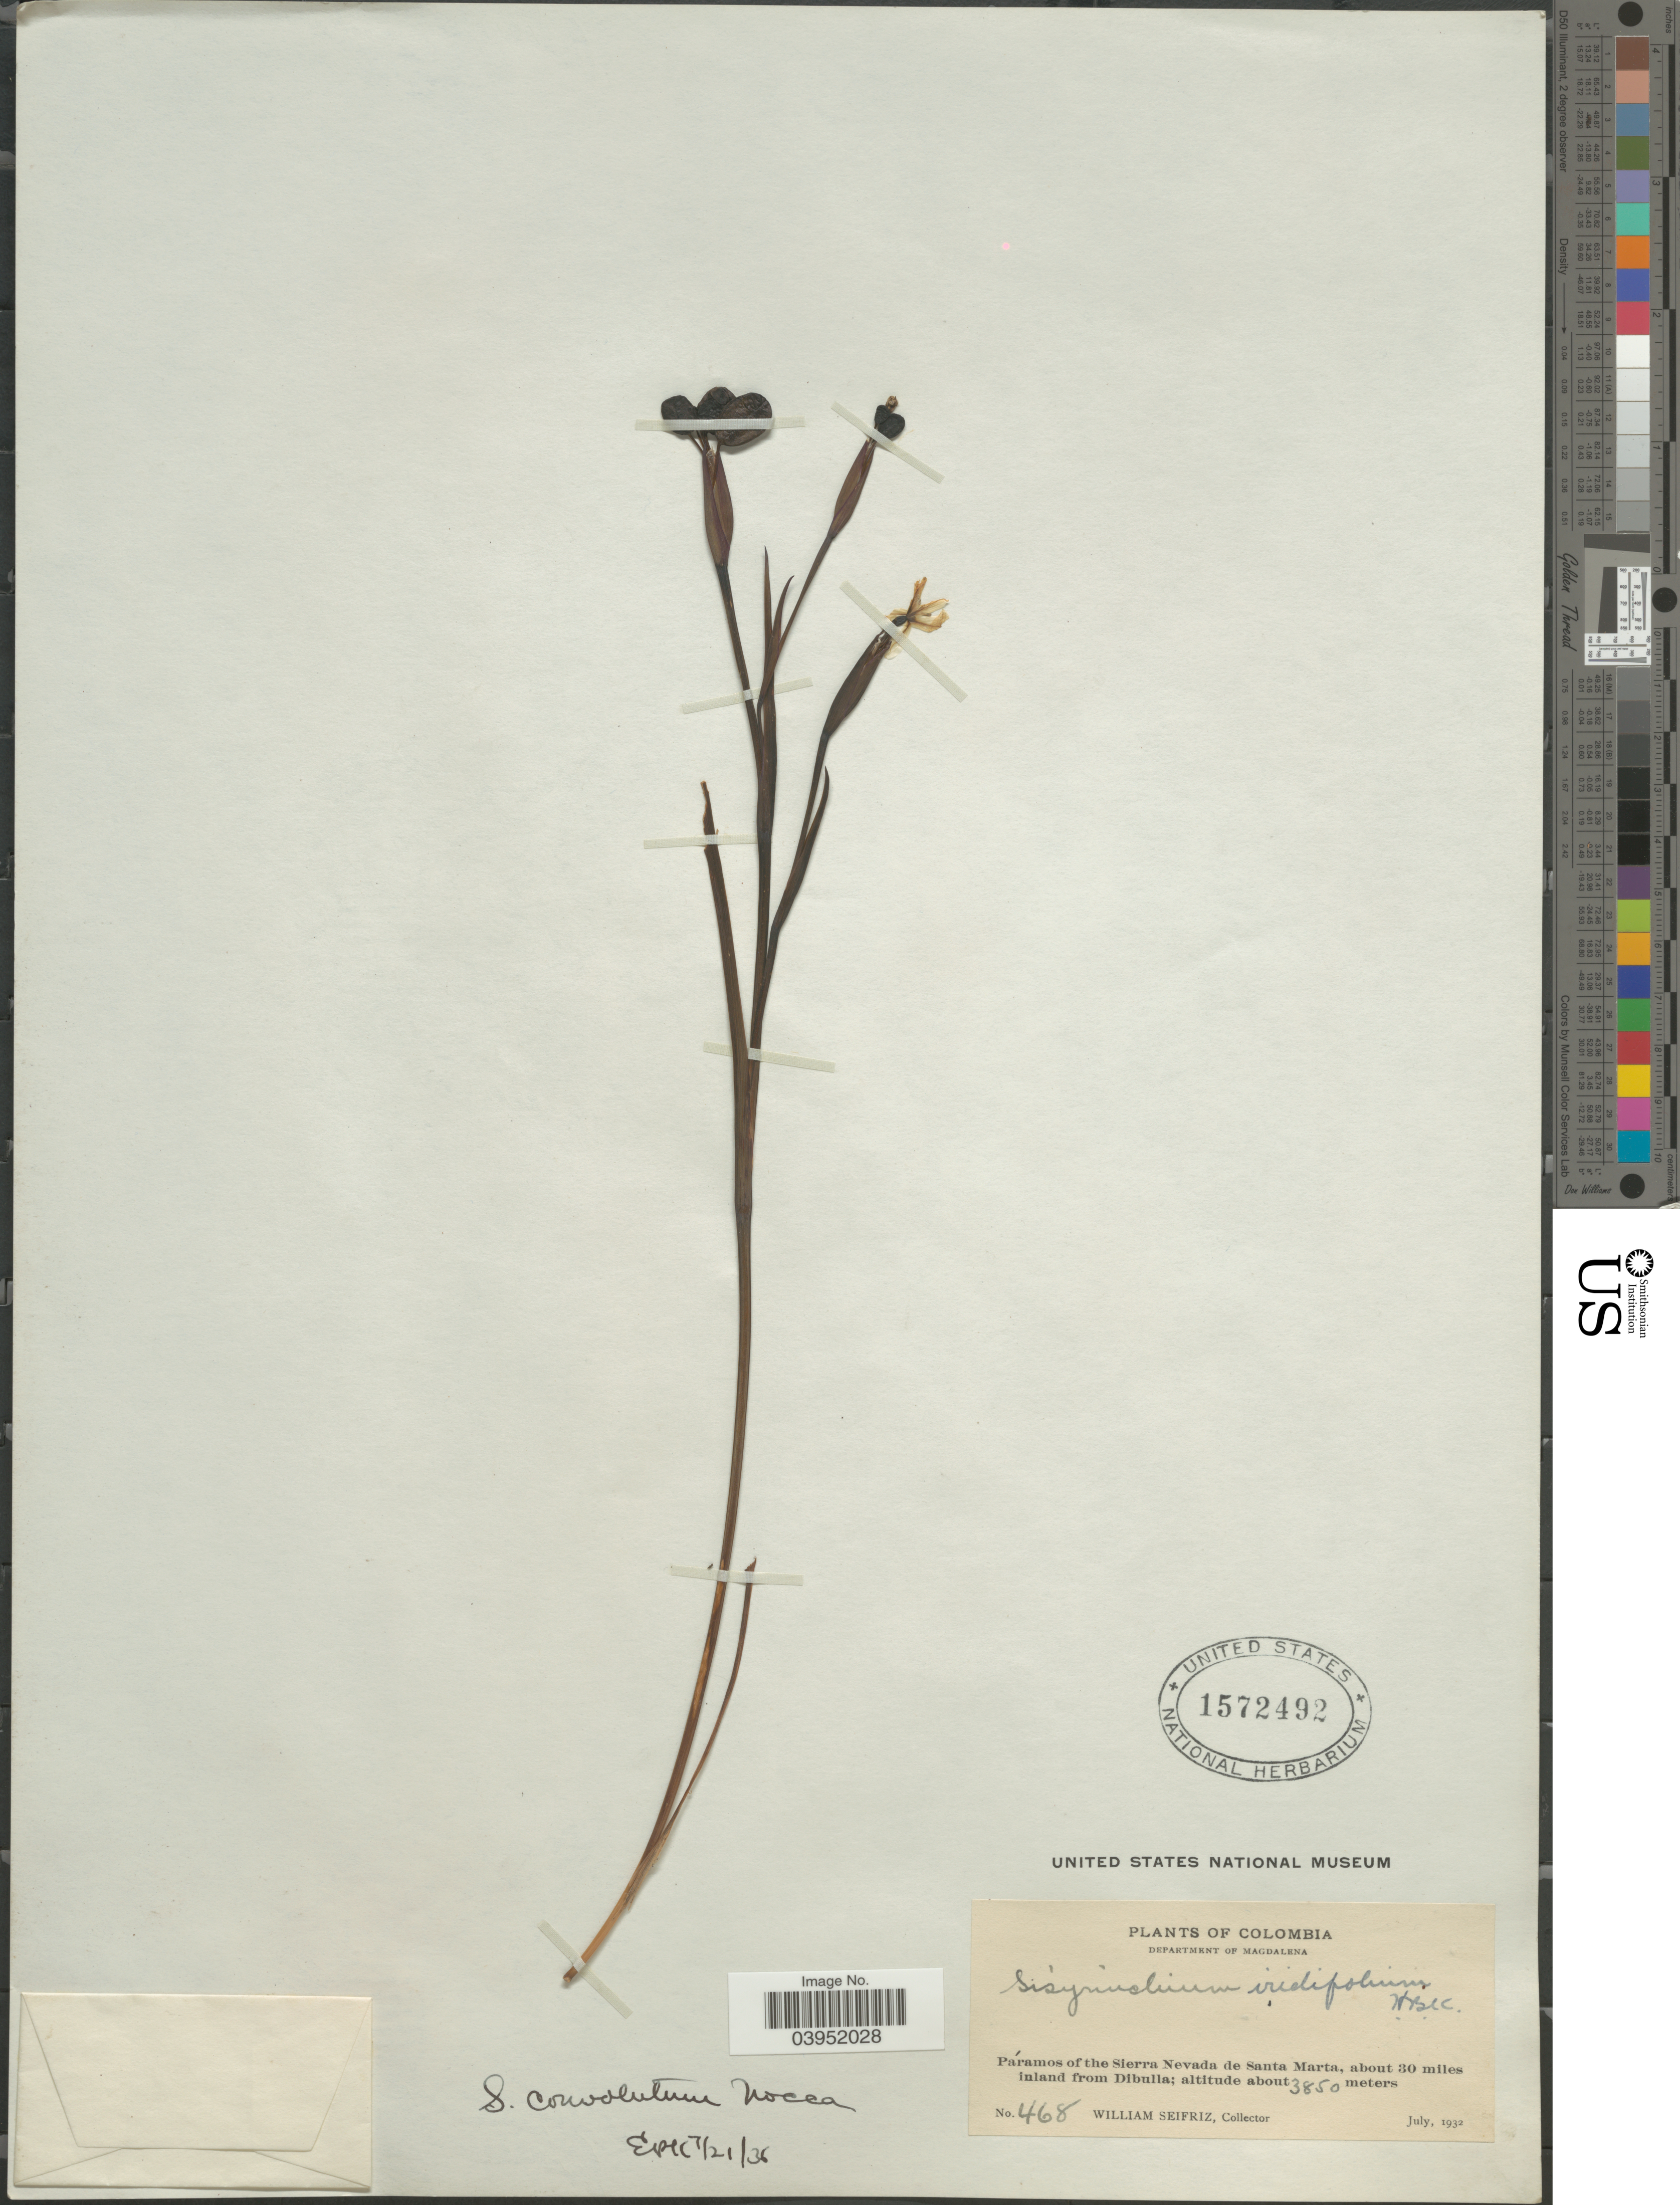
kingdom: Plantae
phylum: Tracheophyta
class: Liliopsida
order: Asparagales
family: Iridaceae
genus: Sisyrinchium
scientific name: Sisyrinchium convolutum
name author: Nocca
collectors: W. Seifriz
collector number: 468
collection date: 1932-07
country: Colombia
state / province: Magdalena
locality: Department of Magdalena. Páramos of the Sierra Nevada de Santa Marta, about 30 miles inland from Dibulla.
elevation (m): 3850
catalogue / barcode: US 1572492